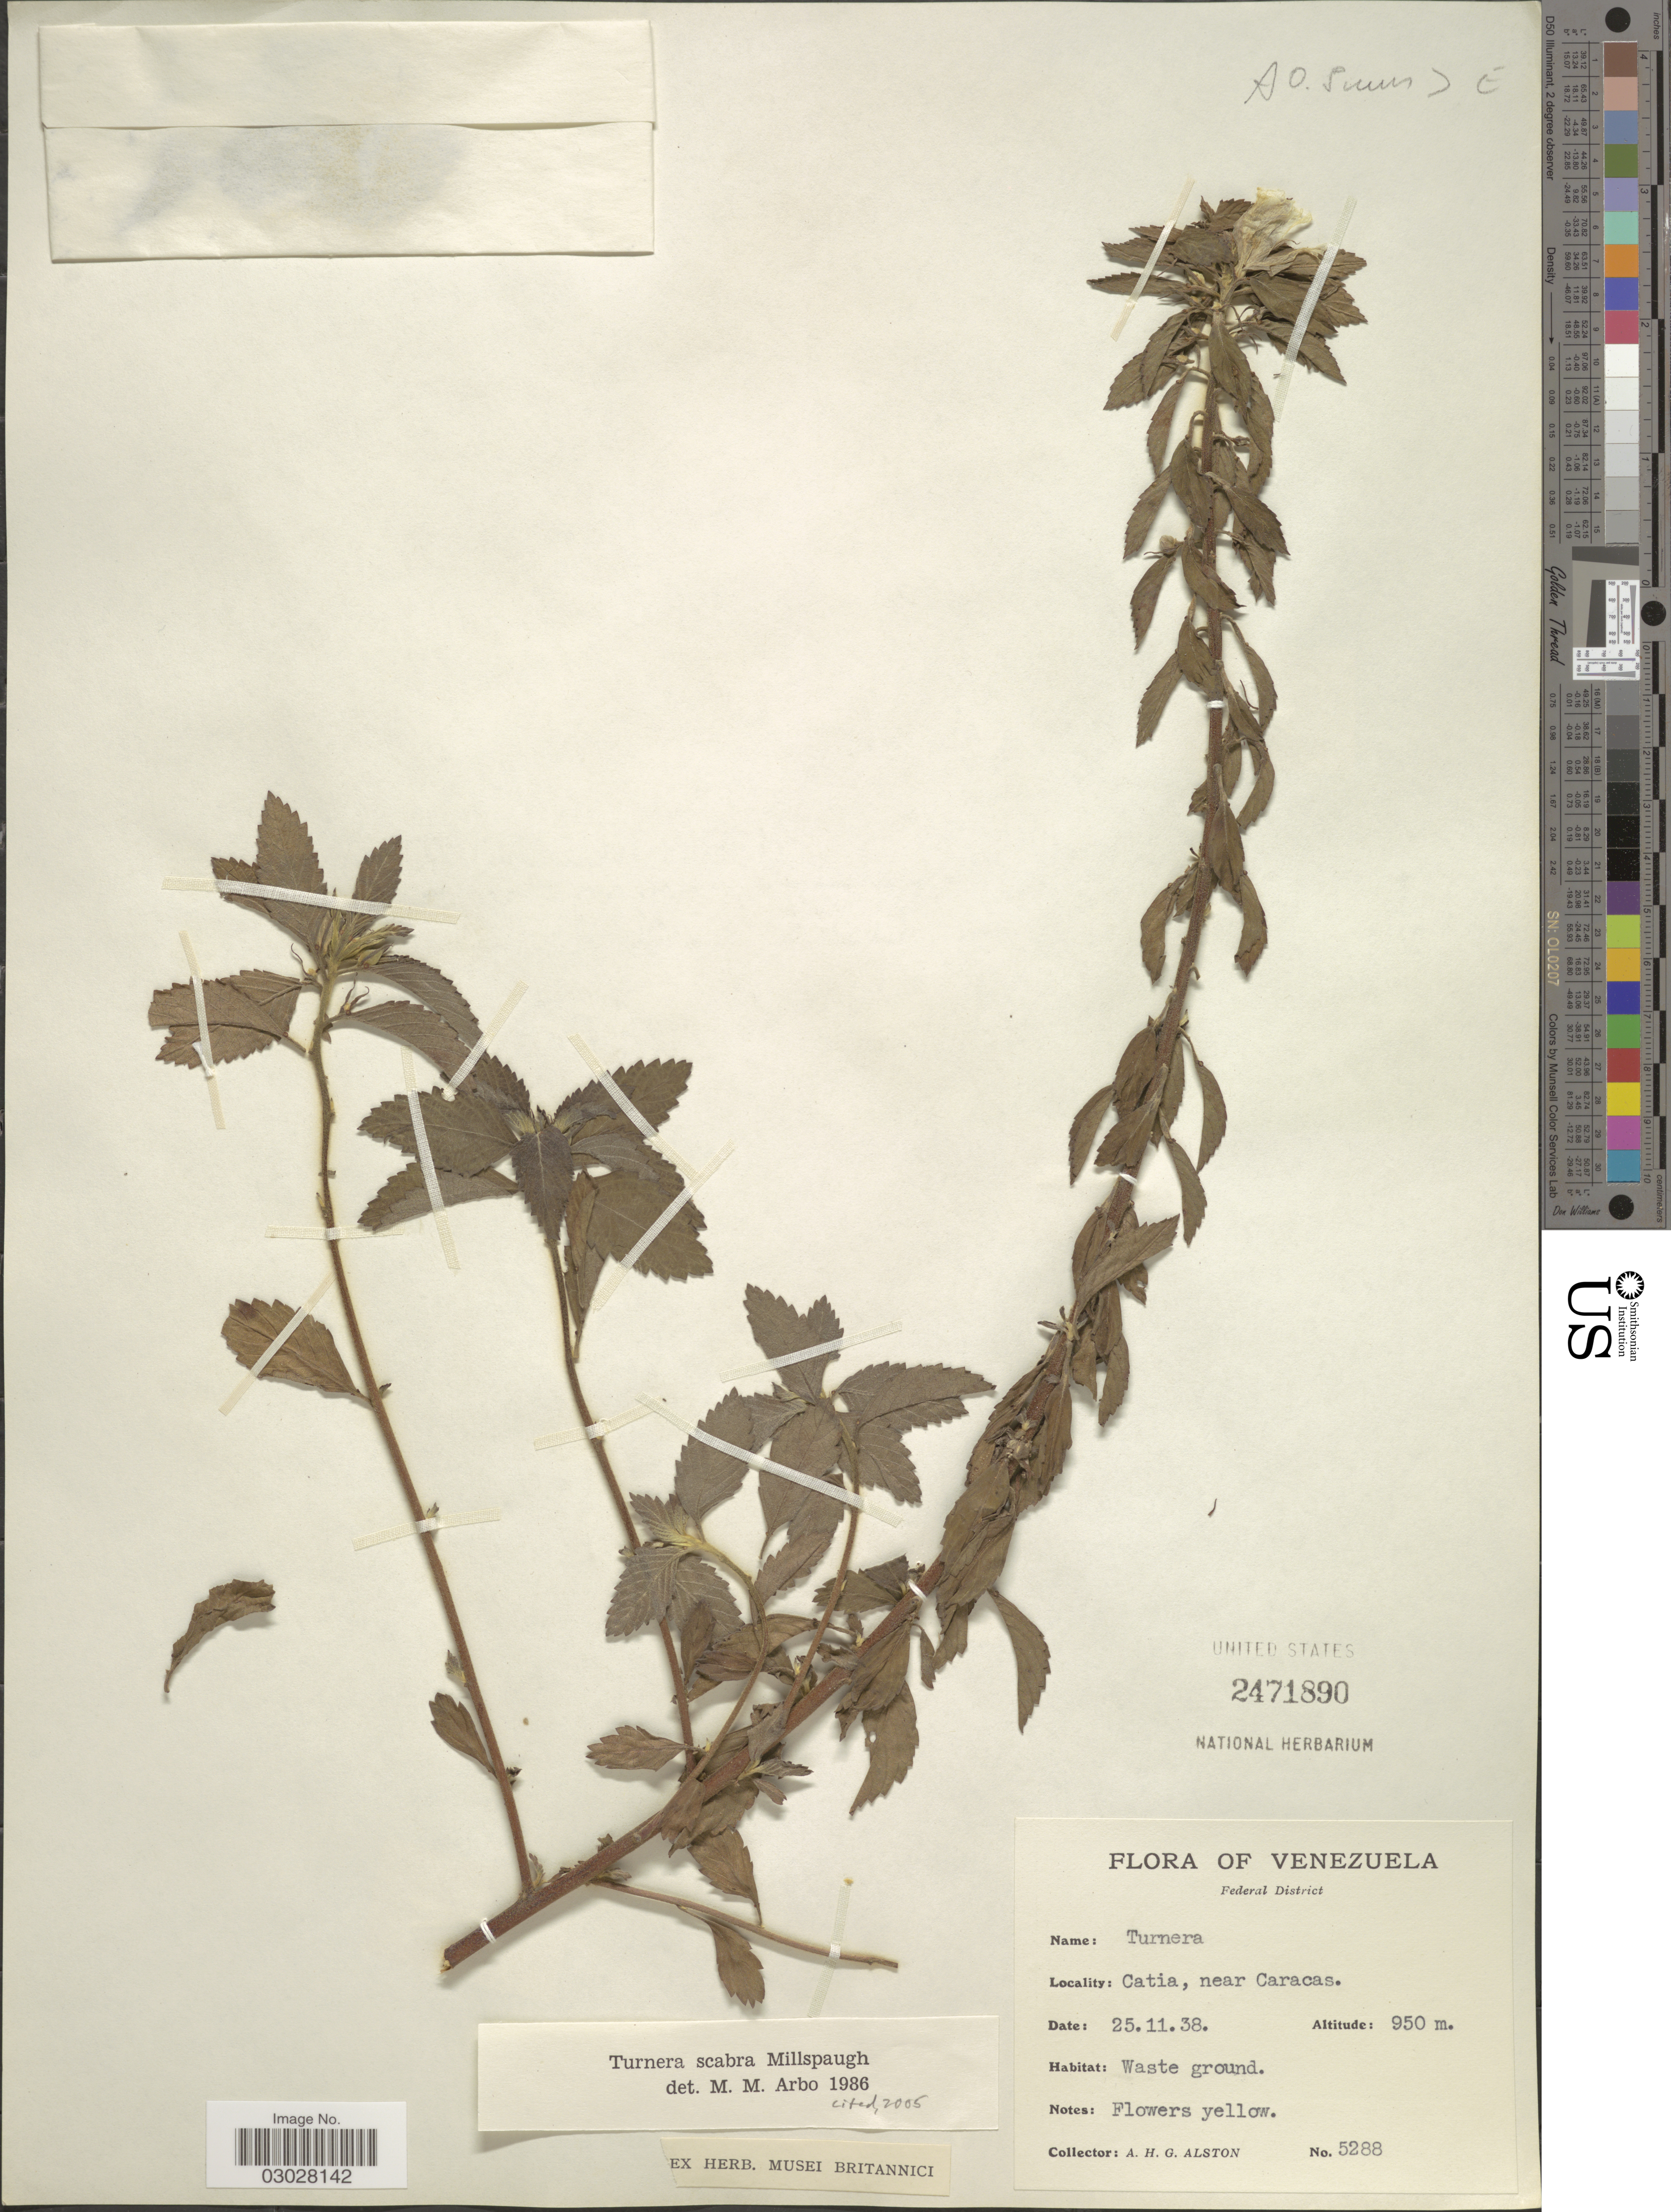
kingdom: Plantae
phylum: Tracheophyta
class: Magnoliopsida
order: Malpighiales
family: Turneraceae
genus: Turnera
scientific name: Turnera scabra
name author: Millsp.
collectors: A. H. Alston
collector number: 5288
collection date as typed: Transcribed d/m/y: 25/11/38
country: Venezuela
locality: Federal District. Catia, near Caracas.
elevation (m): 950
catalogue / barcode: US 2471890